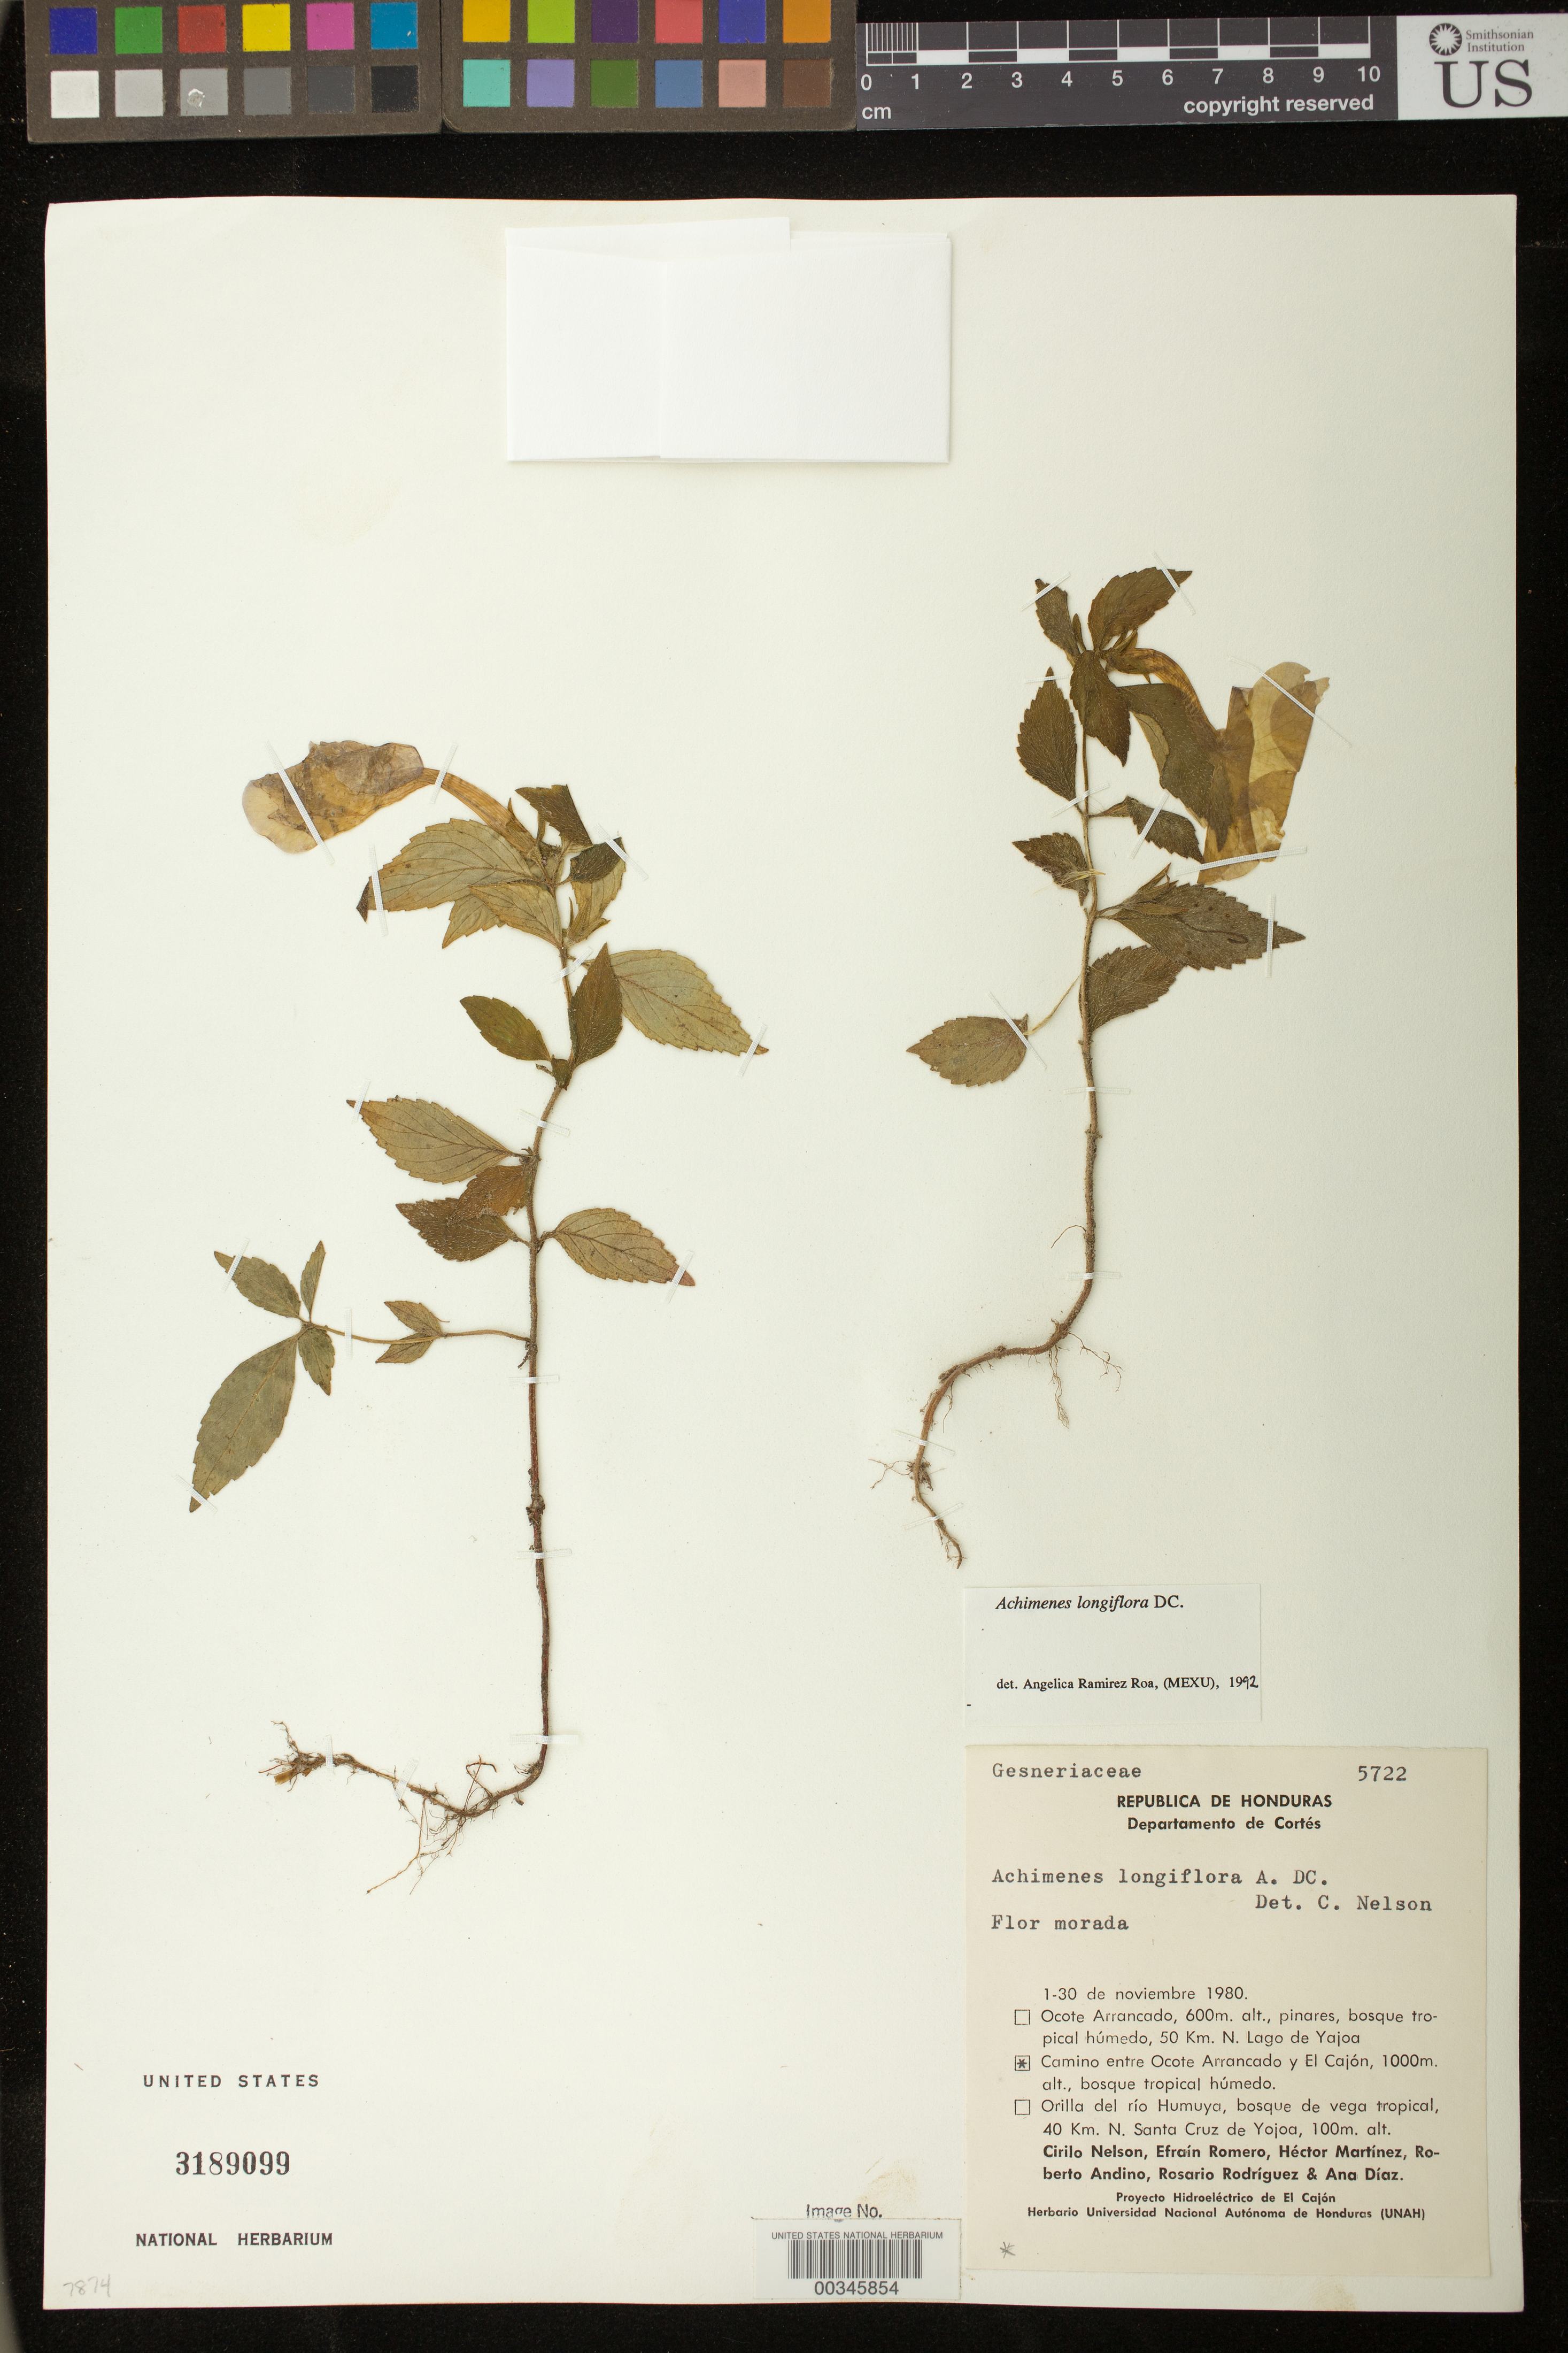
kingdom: Plantae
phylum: Tracheophyta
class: Magnoliopsida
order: Lamiales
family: Gesneriaceae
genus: Achimenes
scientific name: Achimenes longiflora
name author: DC.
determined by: Skog, Laurence E.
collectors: C. Nelson, E. Romero, H. Martinez, R. Andino & et al.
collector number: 5722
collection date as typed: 1-30 Nov 1980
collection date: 1980-11-01/1980-11-30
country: Honduras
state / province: Cortés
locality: Camino entre Ocote Arrancado y El Cajon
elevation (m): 1000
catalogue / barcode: US 3189099